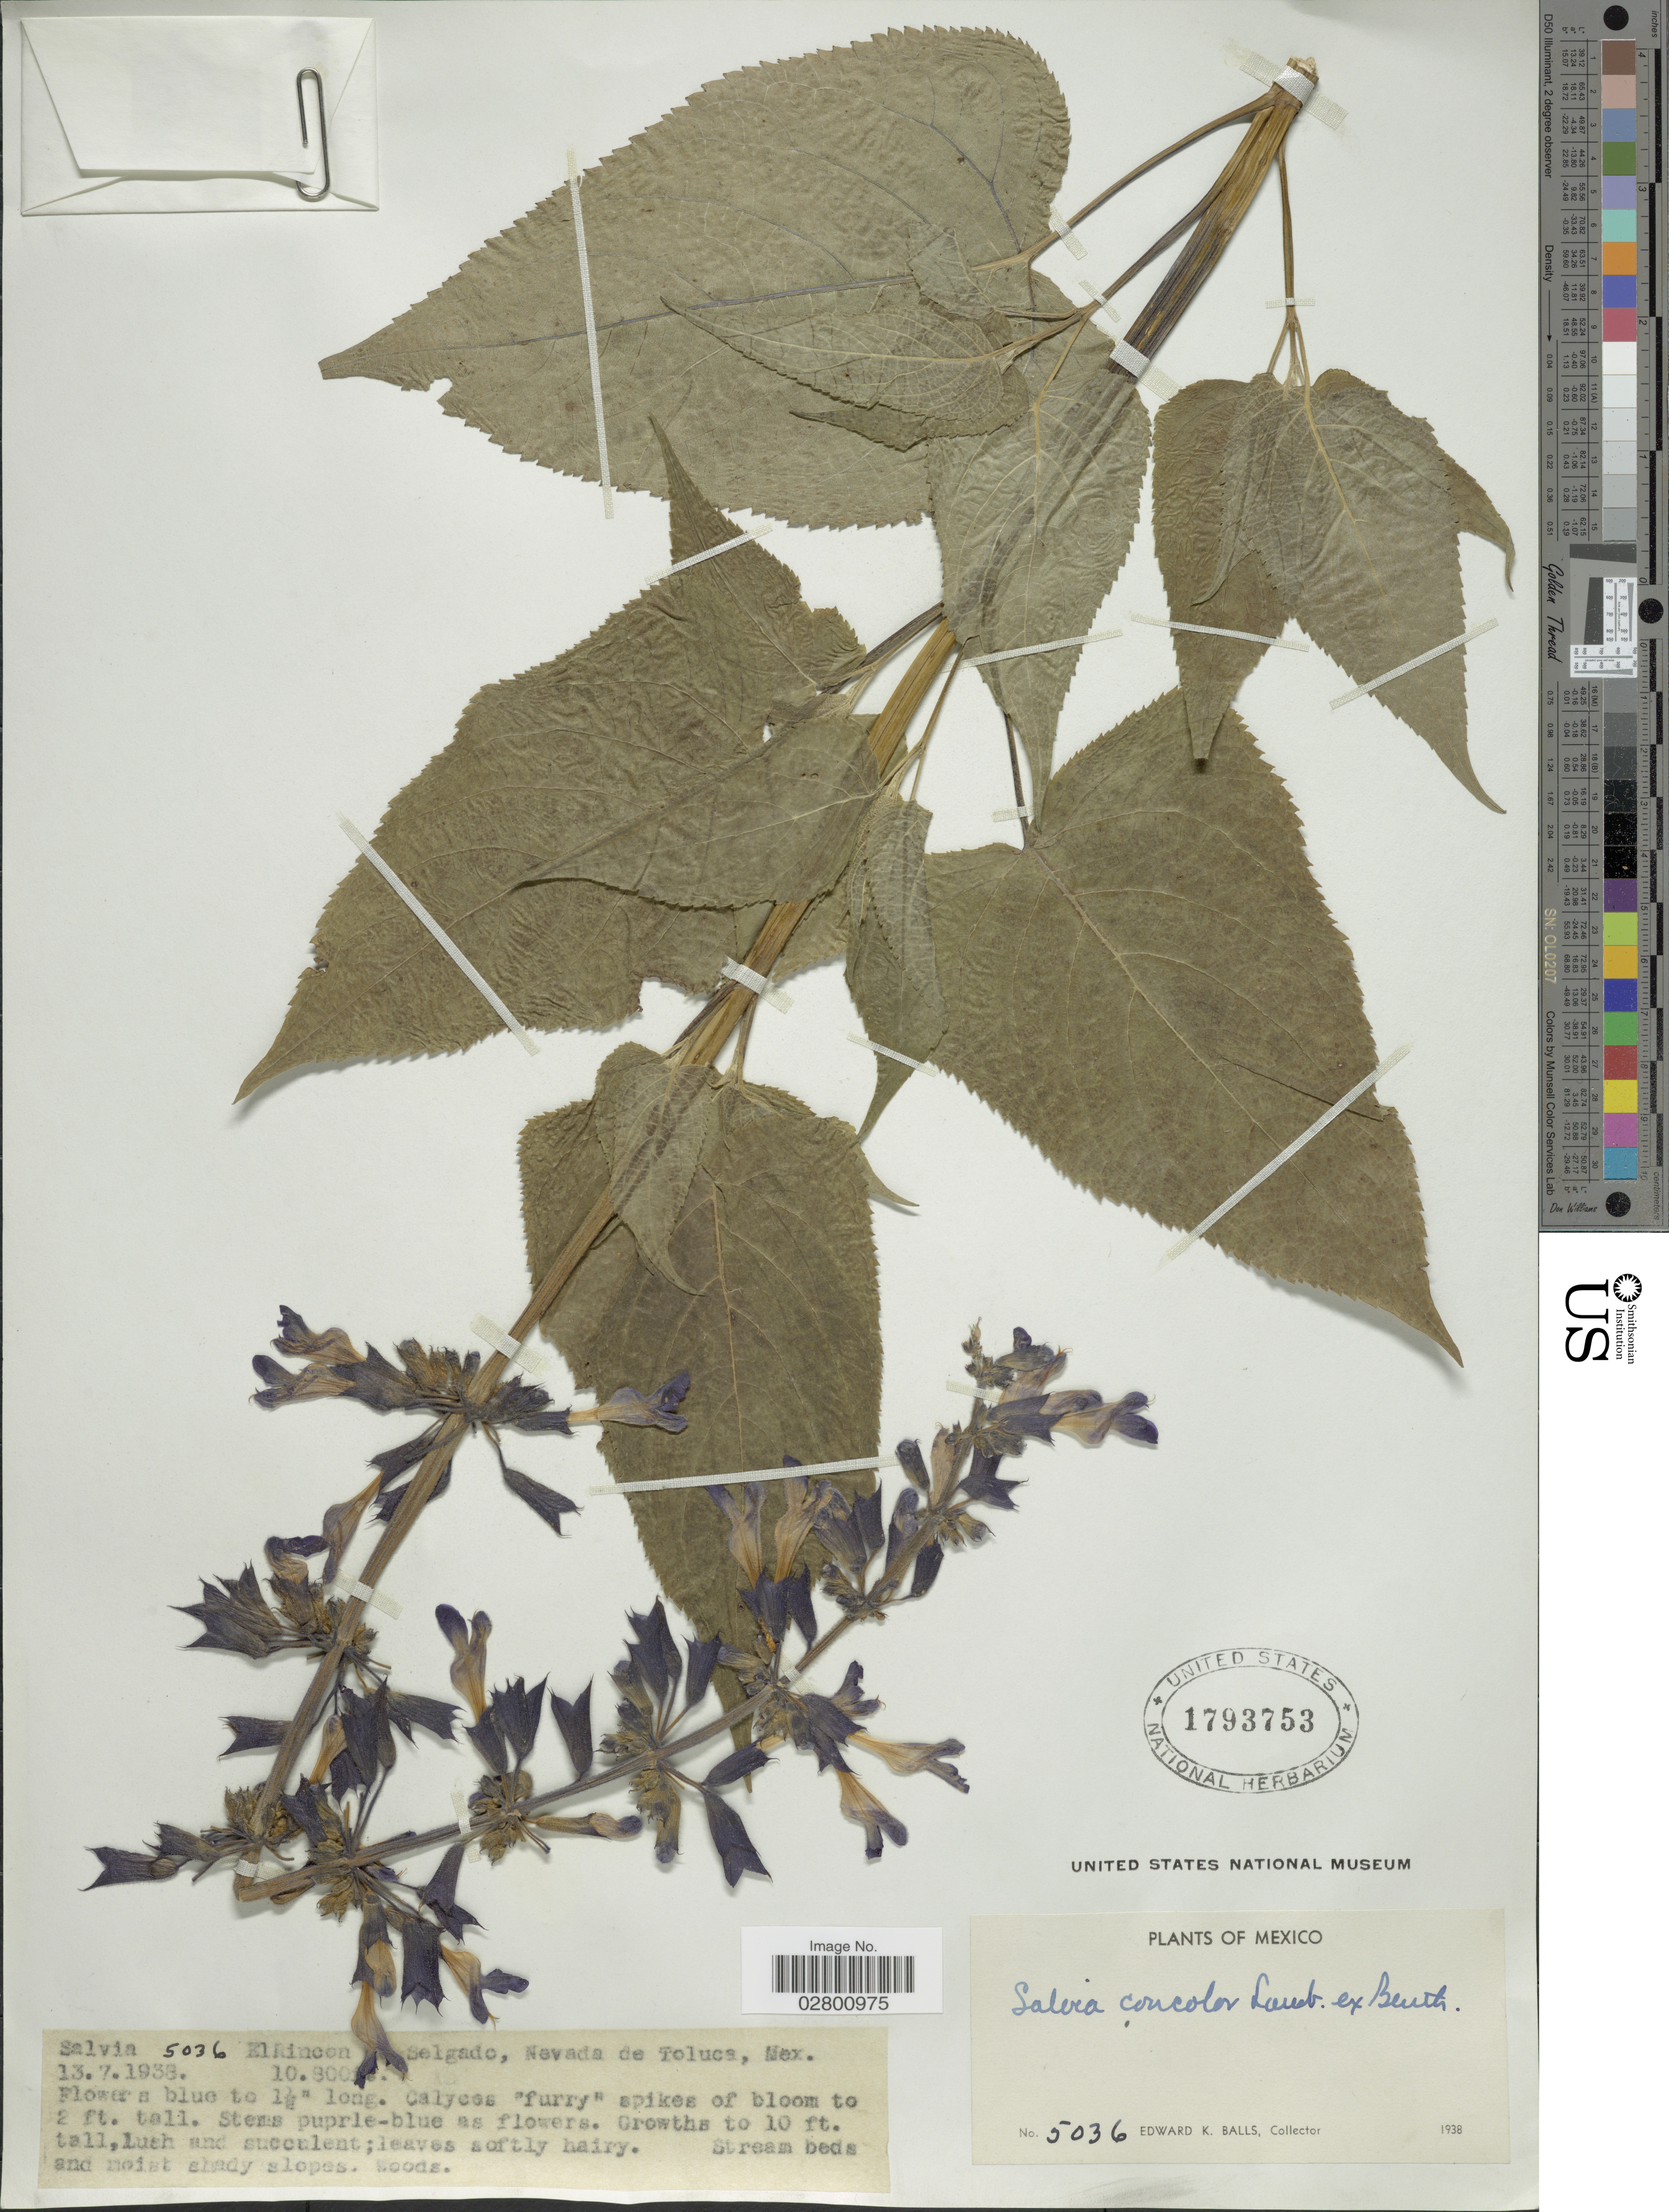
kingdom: Plantae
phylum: Tracheophyta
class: Magnoliopsida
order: Lamiales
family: Lamiaceae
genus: Salvia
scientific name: Salvia concolor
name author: Lamb. ex Benth.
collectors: E. K. Balls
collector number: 5036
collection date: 1938-07-13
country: Mexico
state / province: México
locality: El Rincon [illegible text] Selgado, Nevada de Toluca.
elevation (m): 3292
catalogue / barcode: US 1793753